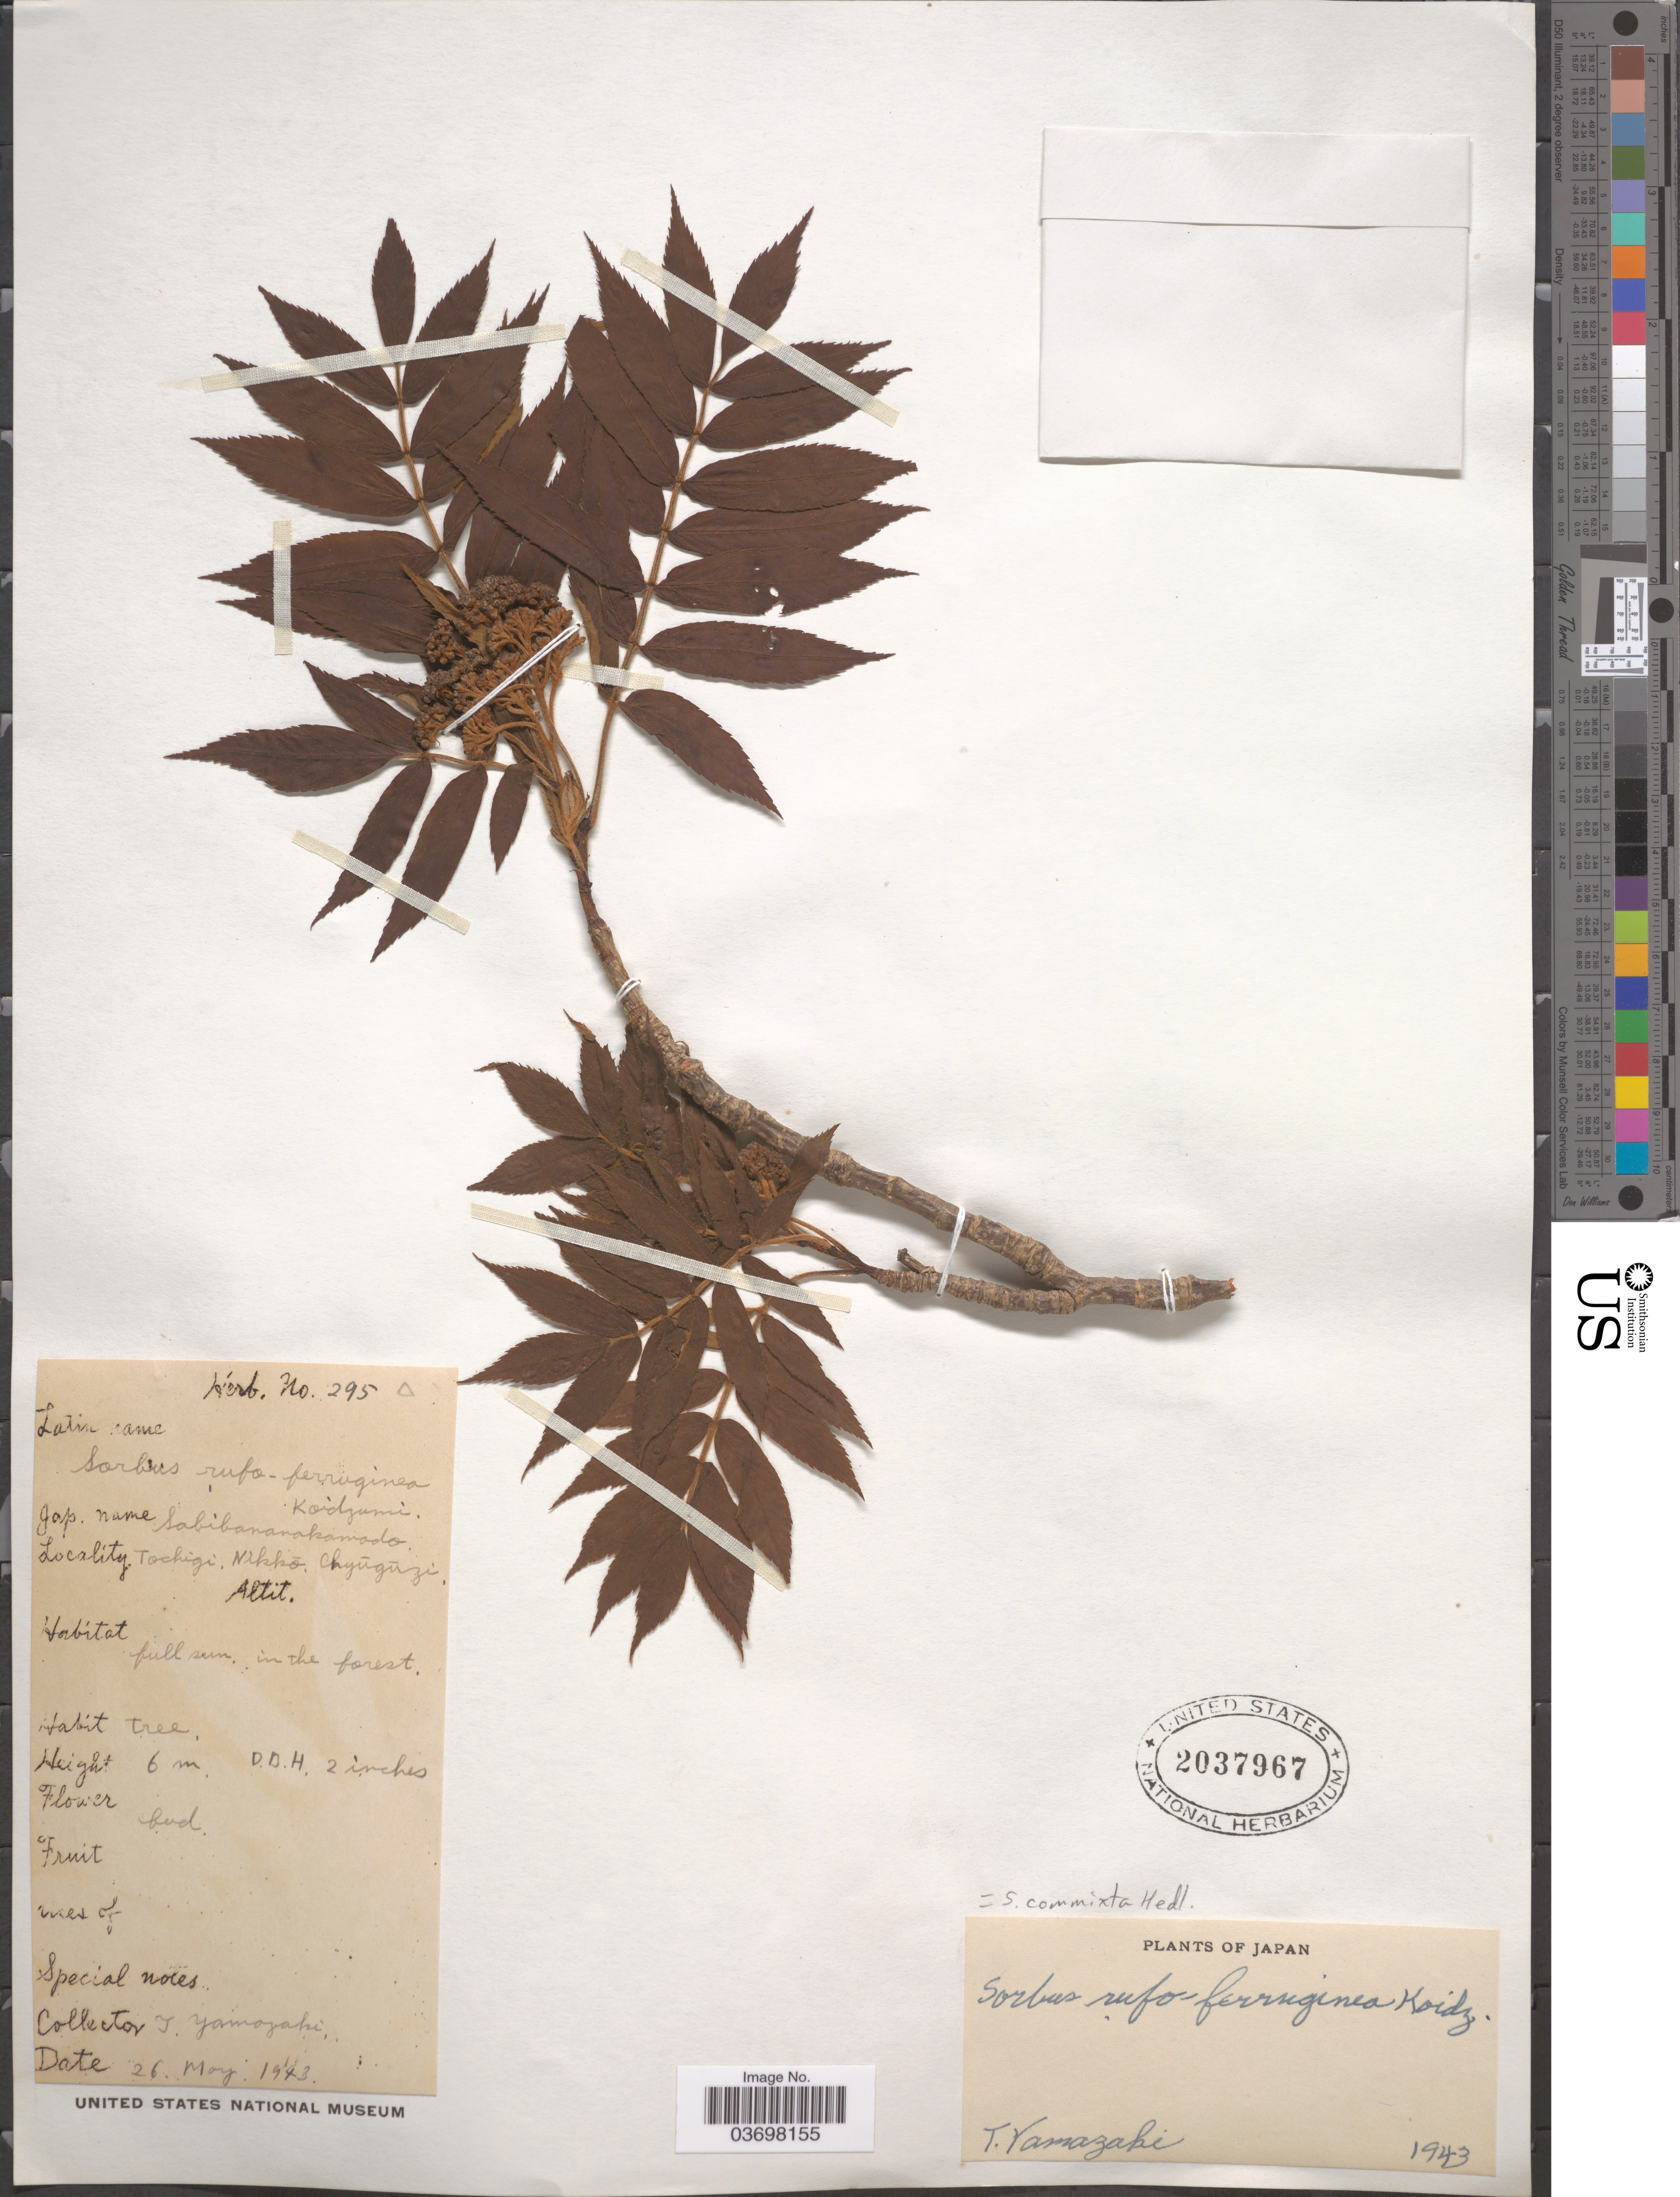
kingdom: Plantae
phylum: Tracheophyta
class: Magnoliopsida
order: Rosales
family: Rosaceae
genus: Sorbus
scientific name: Sorbus commixta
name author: Hedl.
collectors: T. Yamazaki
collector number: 295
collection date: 1943-05-26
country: Japan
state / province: Totigi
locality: Nikkö, Chyūgūzi.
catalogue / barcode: US 2037967